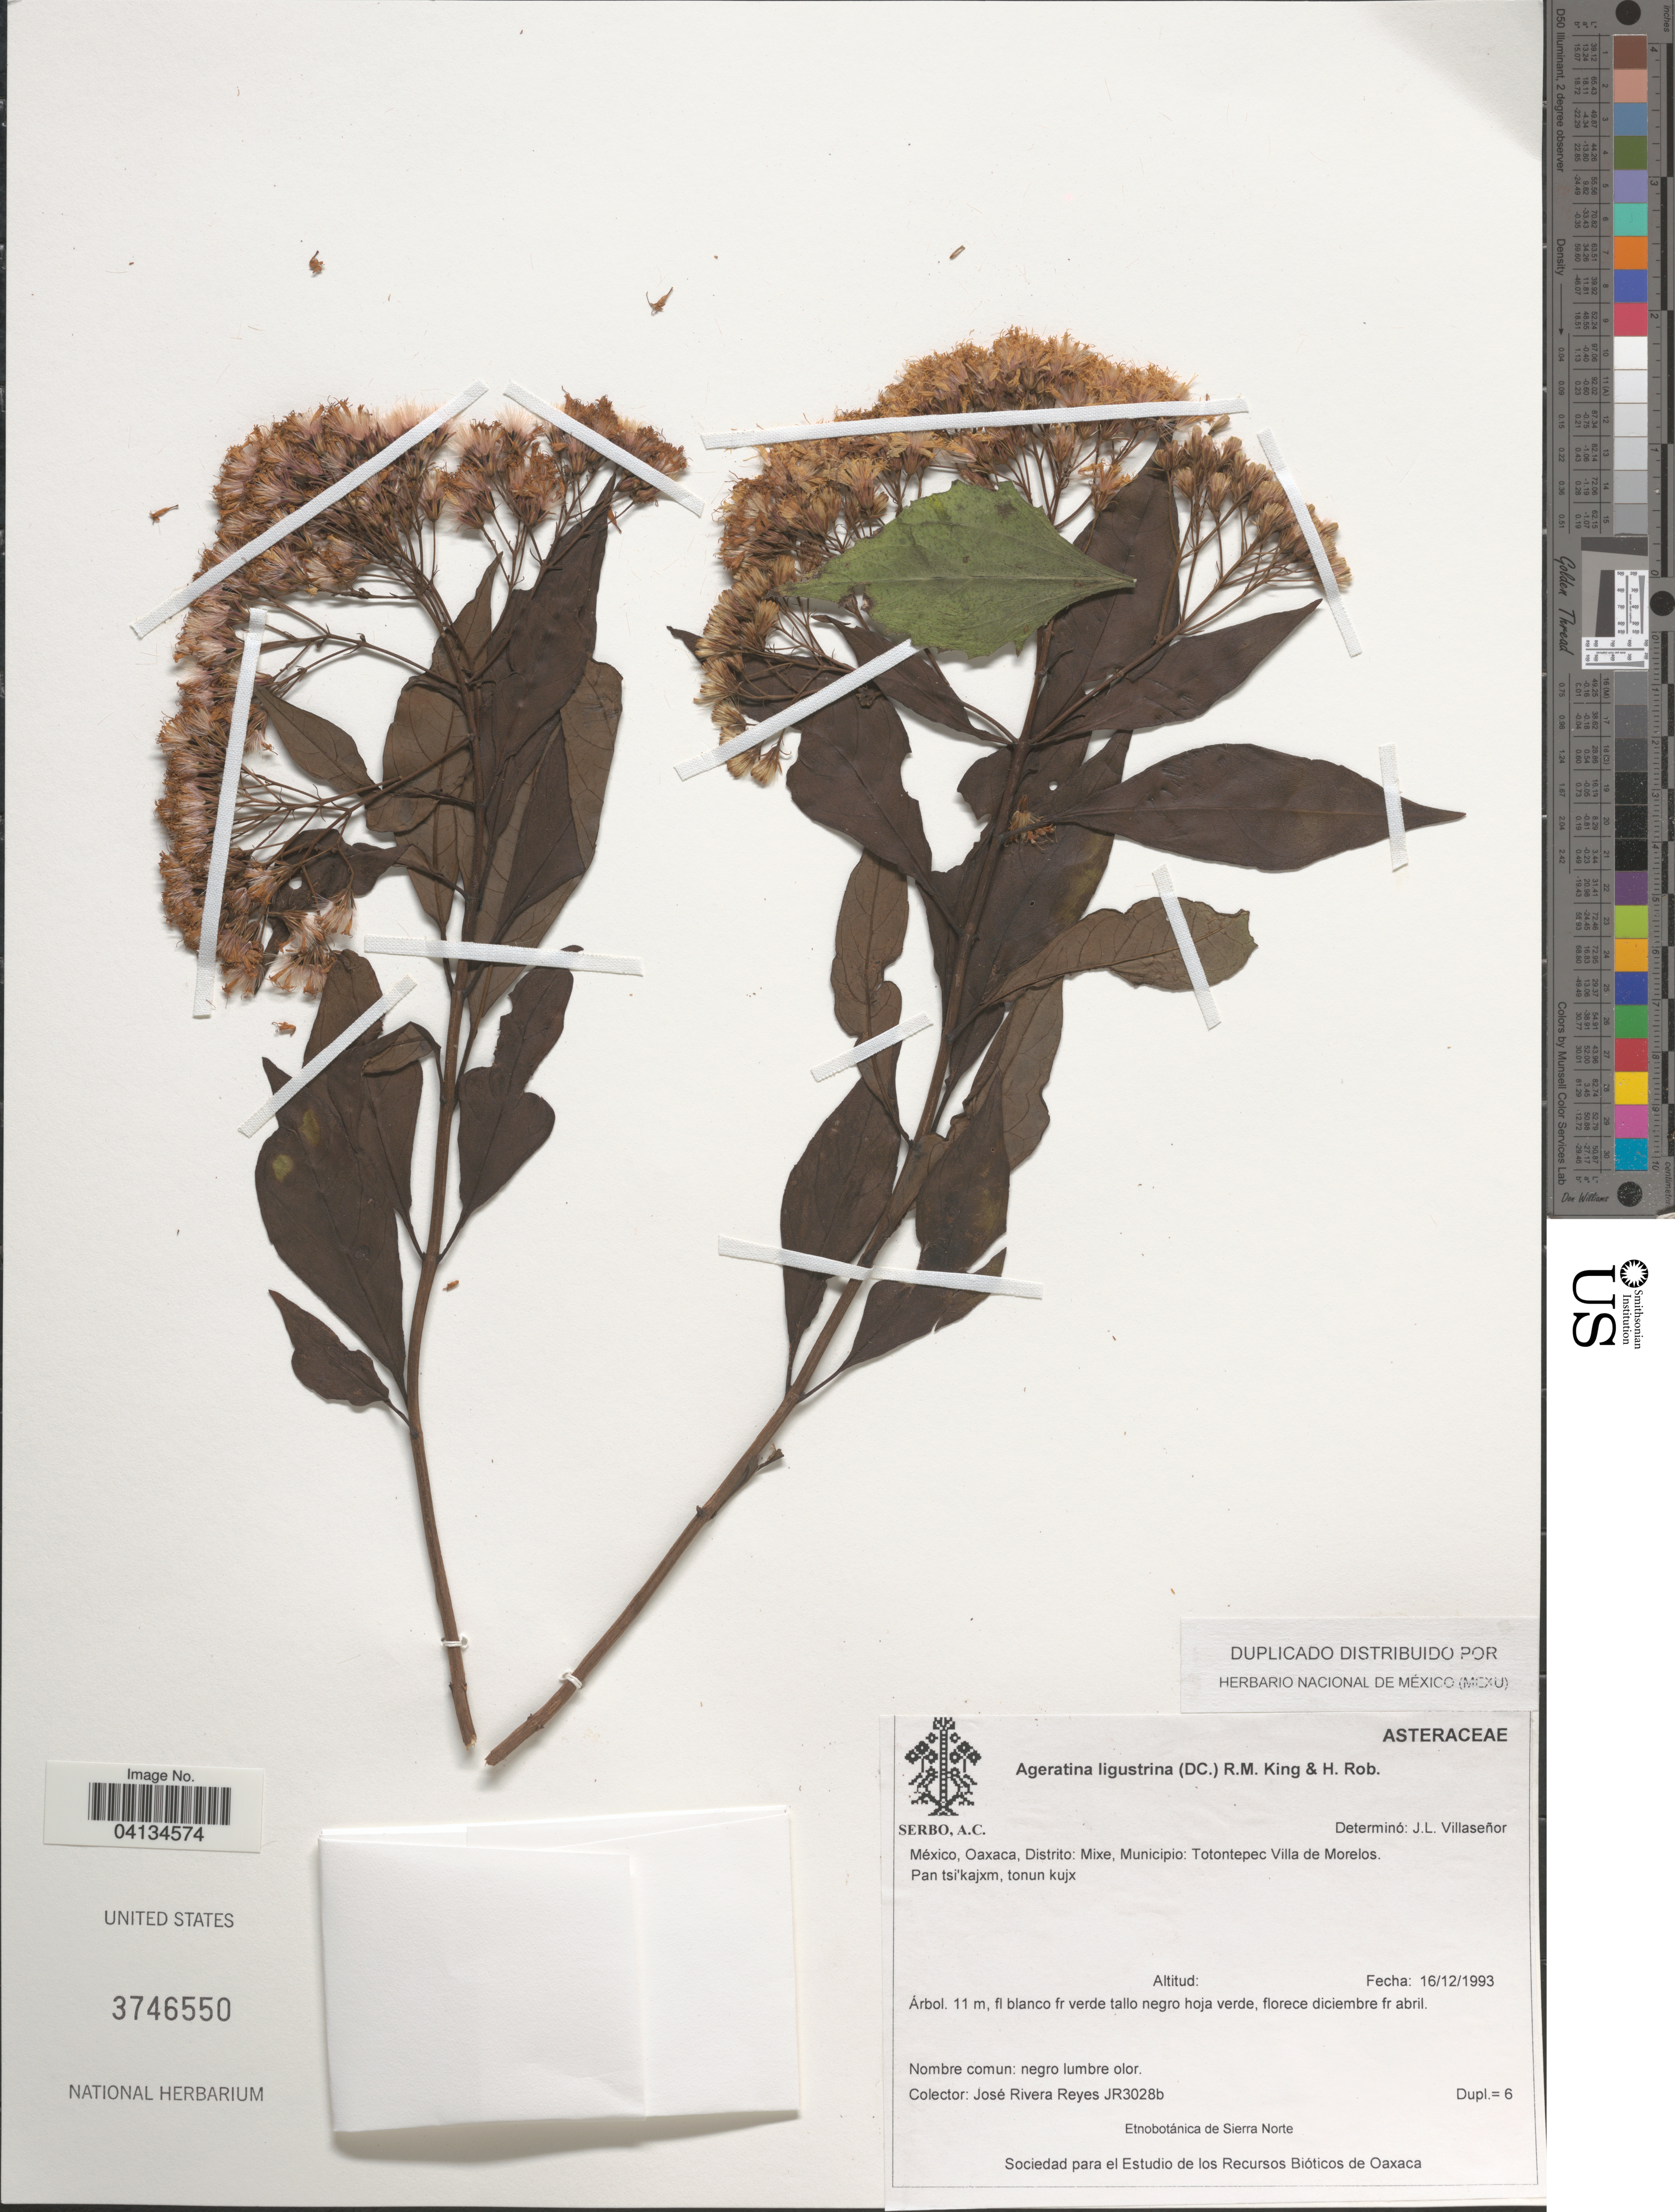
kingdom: Plantae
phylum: Tracheophyta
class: Magnoliopsida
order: Asterales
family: Asteraceae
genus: Ageratina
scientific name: Ageratina ligustrina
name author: (DC.) R.M. King & H. Rob.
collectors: J. Rivera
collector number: JR 3028 b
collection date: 1993-12-16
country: Mexico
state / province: Oaxaca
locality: Distrito: Mixe, Municipio: Totontepec Villa de Morelos. Pan tsi'kajxm, tonun kujx.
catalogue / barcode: US 3746550